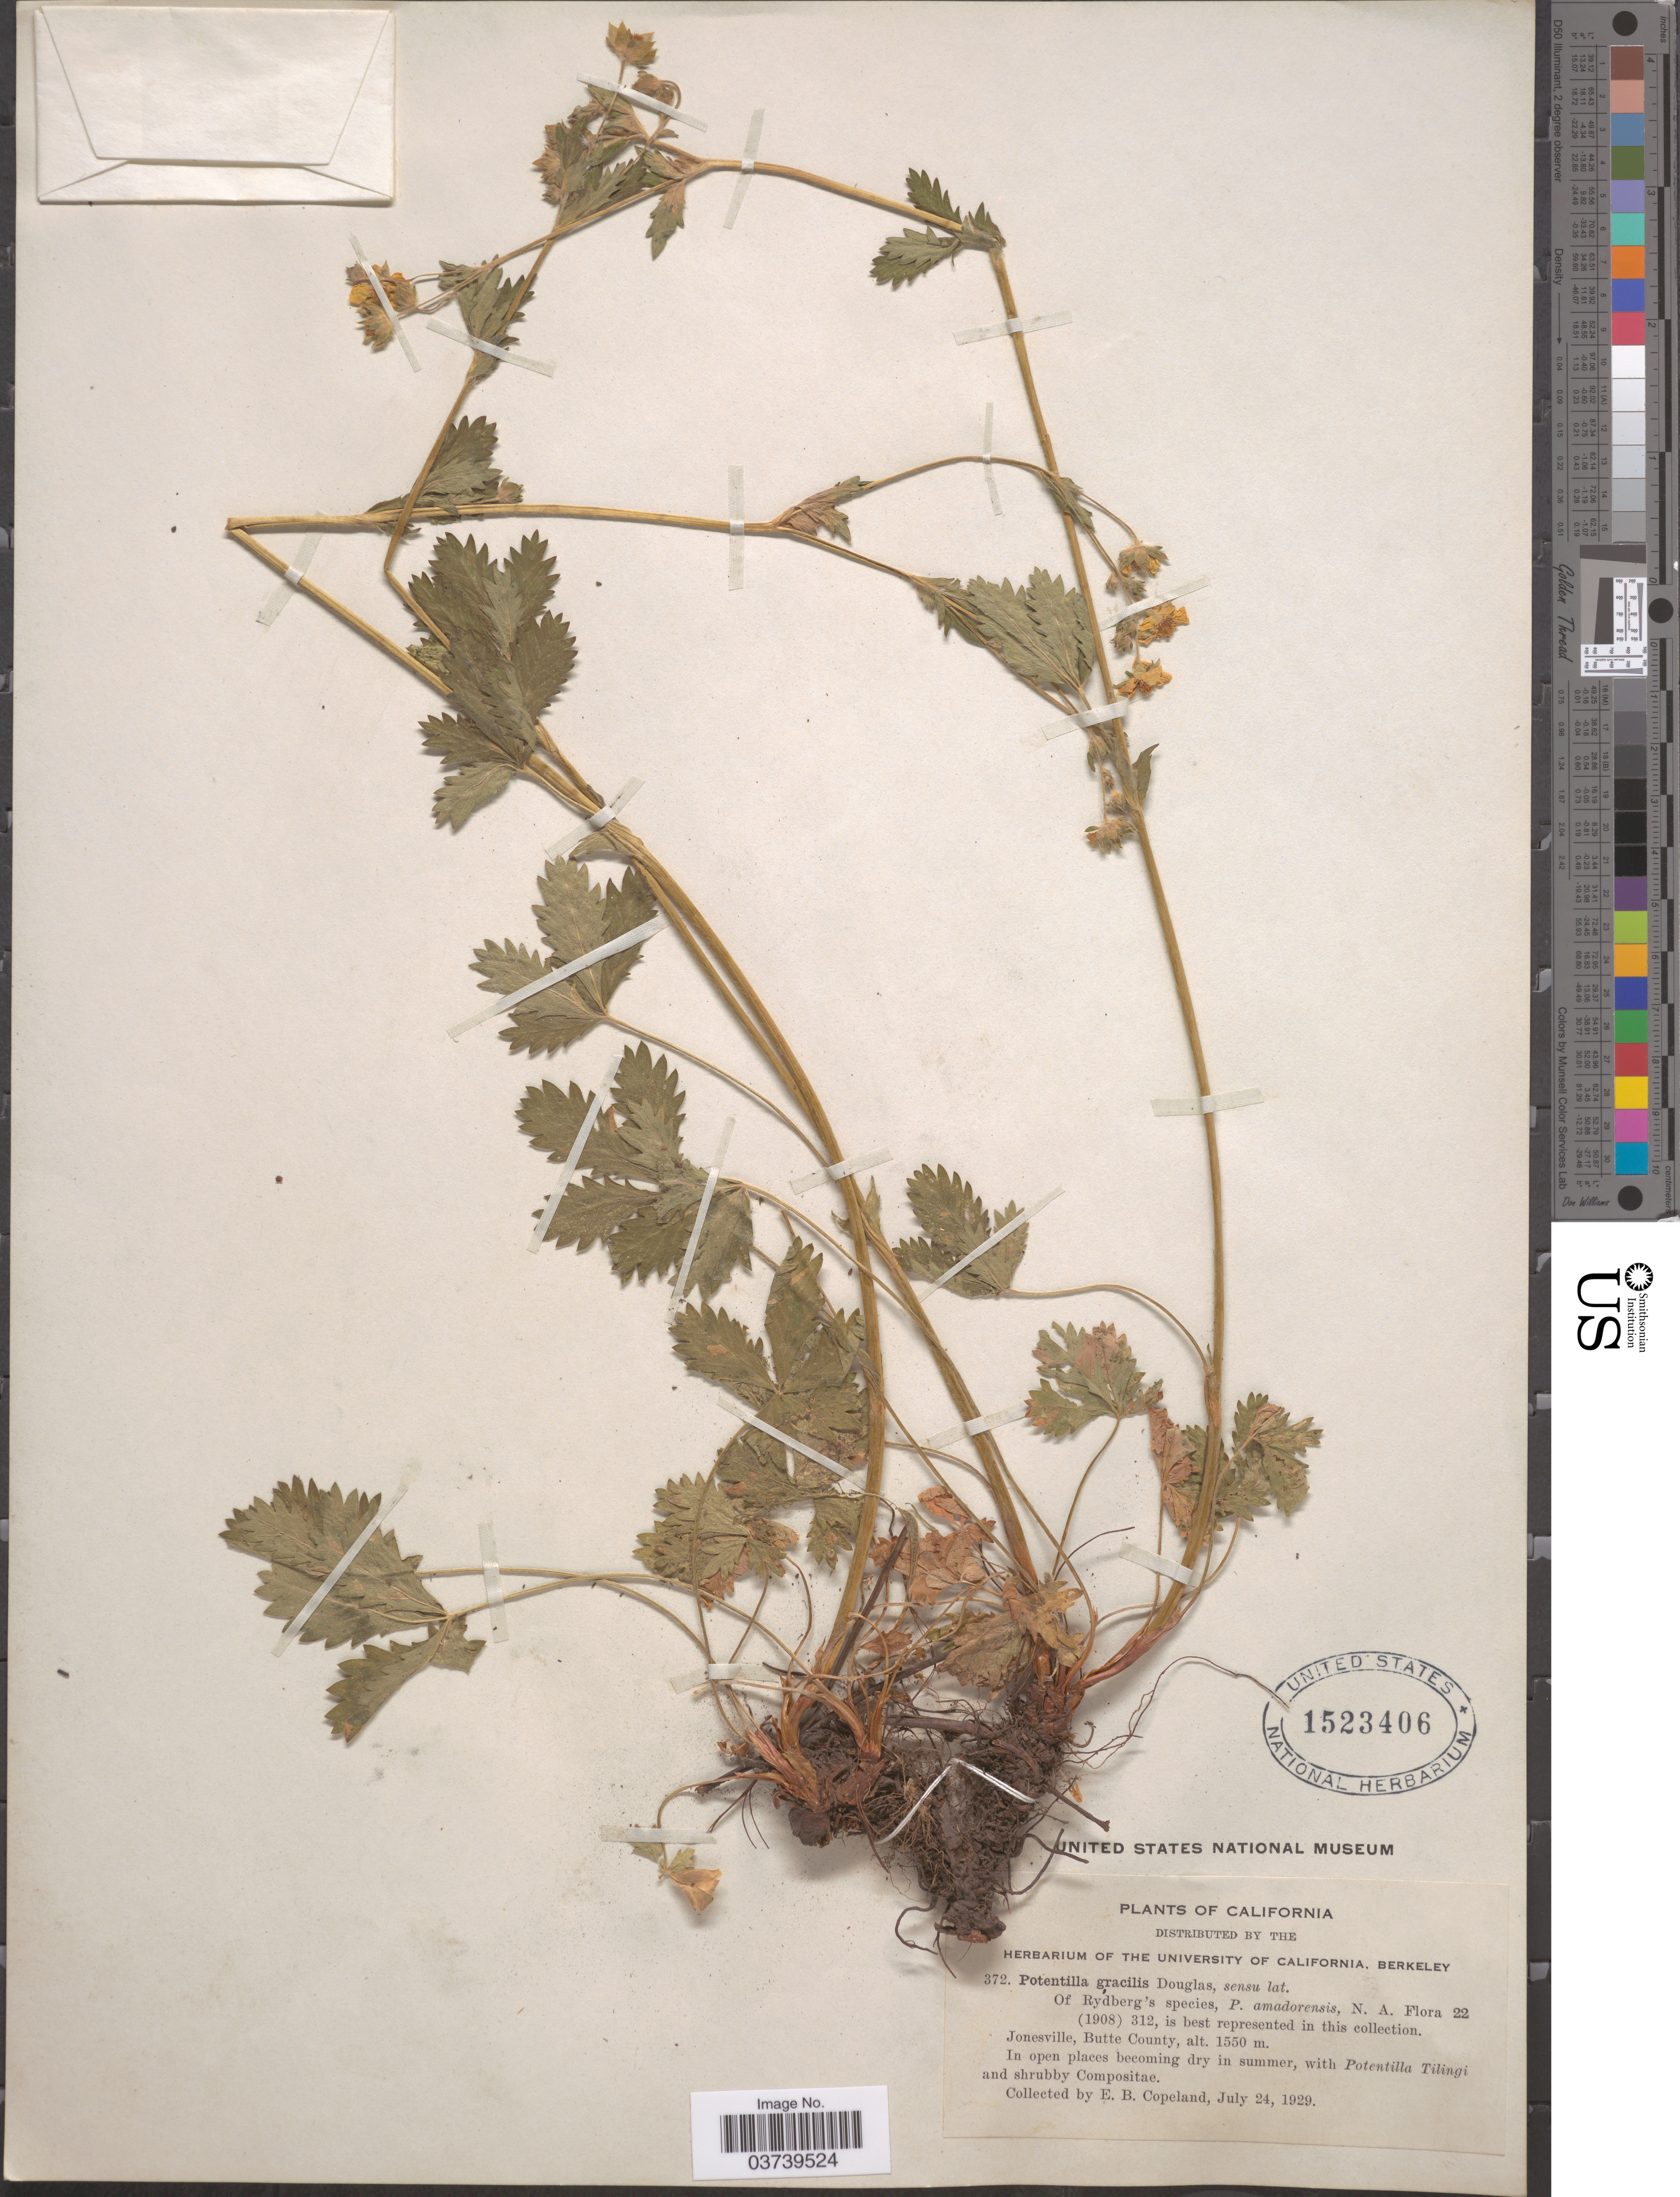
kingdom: Plantae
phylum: Tracheophyta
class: Magnoliopsida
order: Rosales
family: Rosaceae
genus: Potentilla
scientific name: Potentilla gracilis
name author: Douglas ex Hook.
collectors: E. B. Copeland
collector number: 372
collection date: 1929-07-24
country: United States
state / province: California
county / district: Butte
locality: Jonesville, Butte County.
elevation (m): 1550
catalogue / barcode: US 1523406